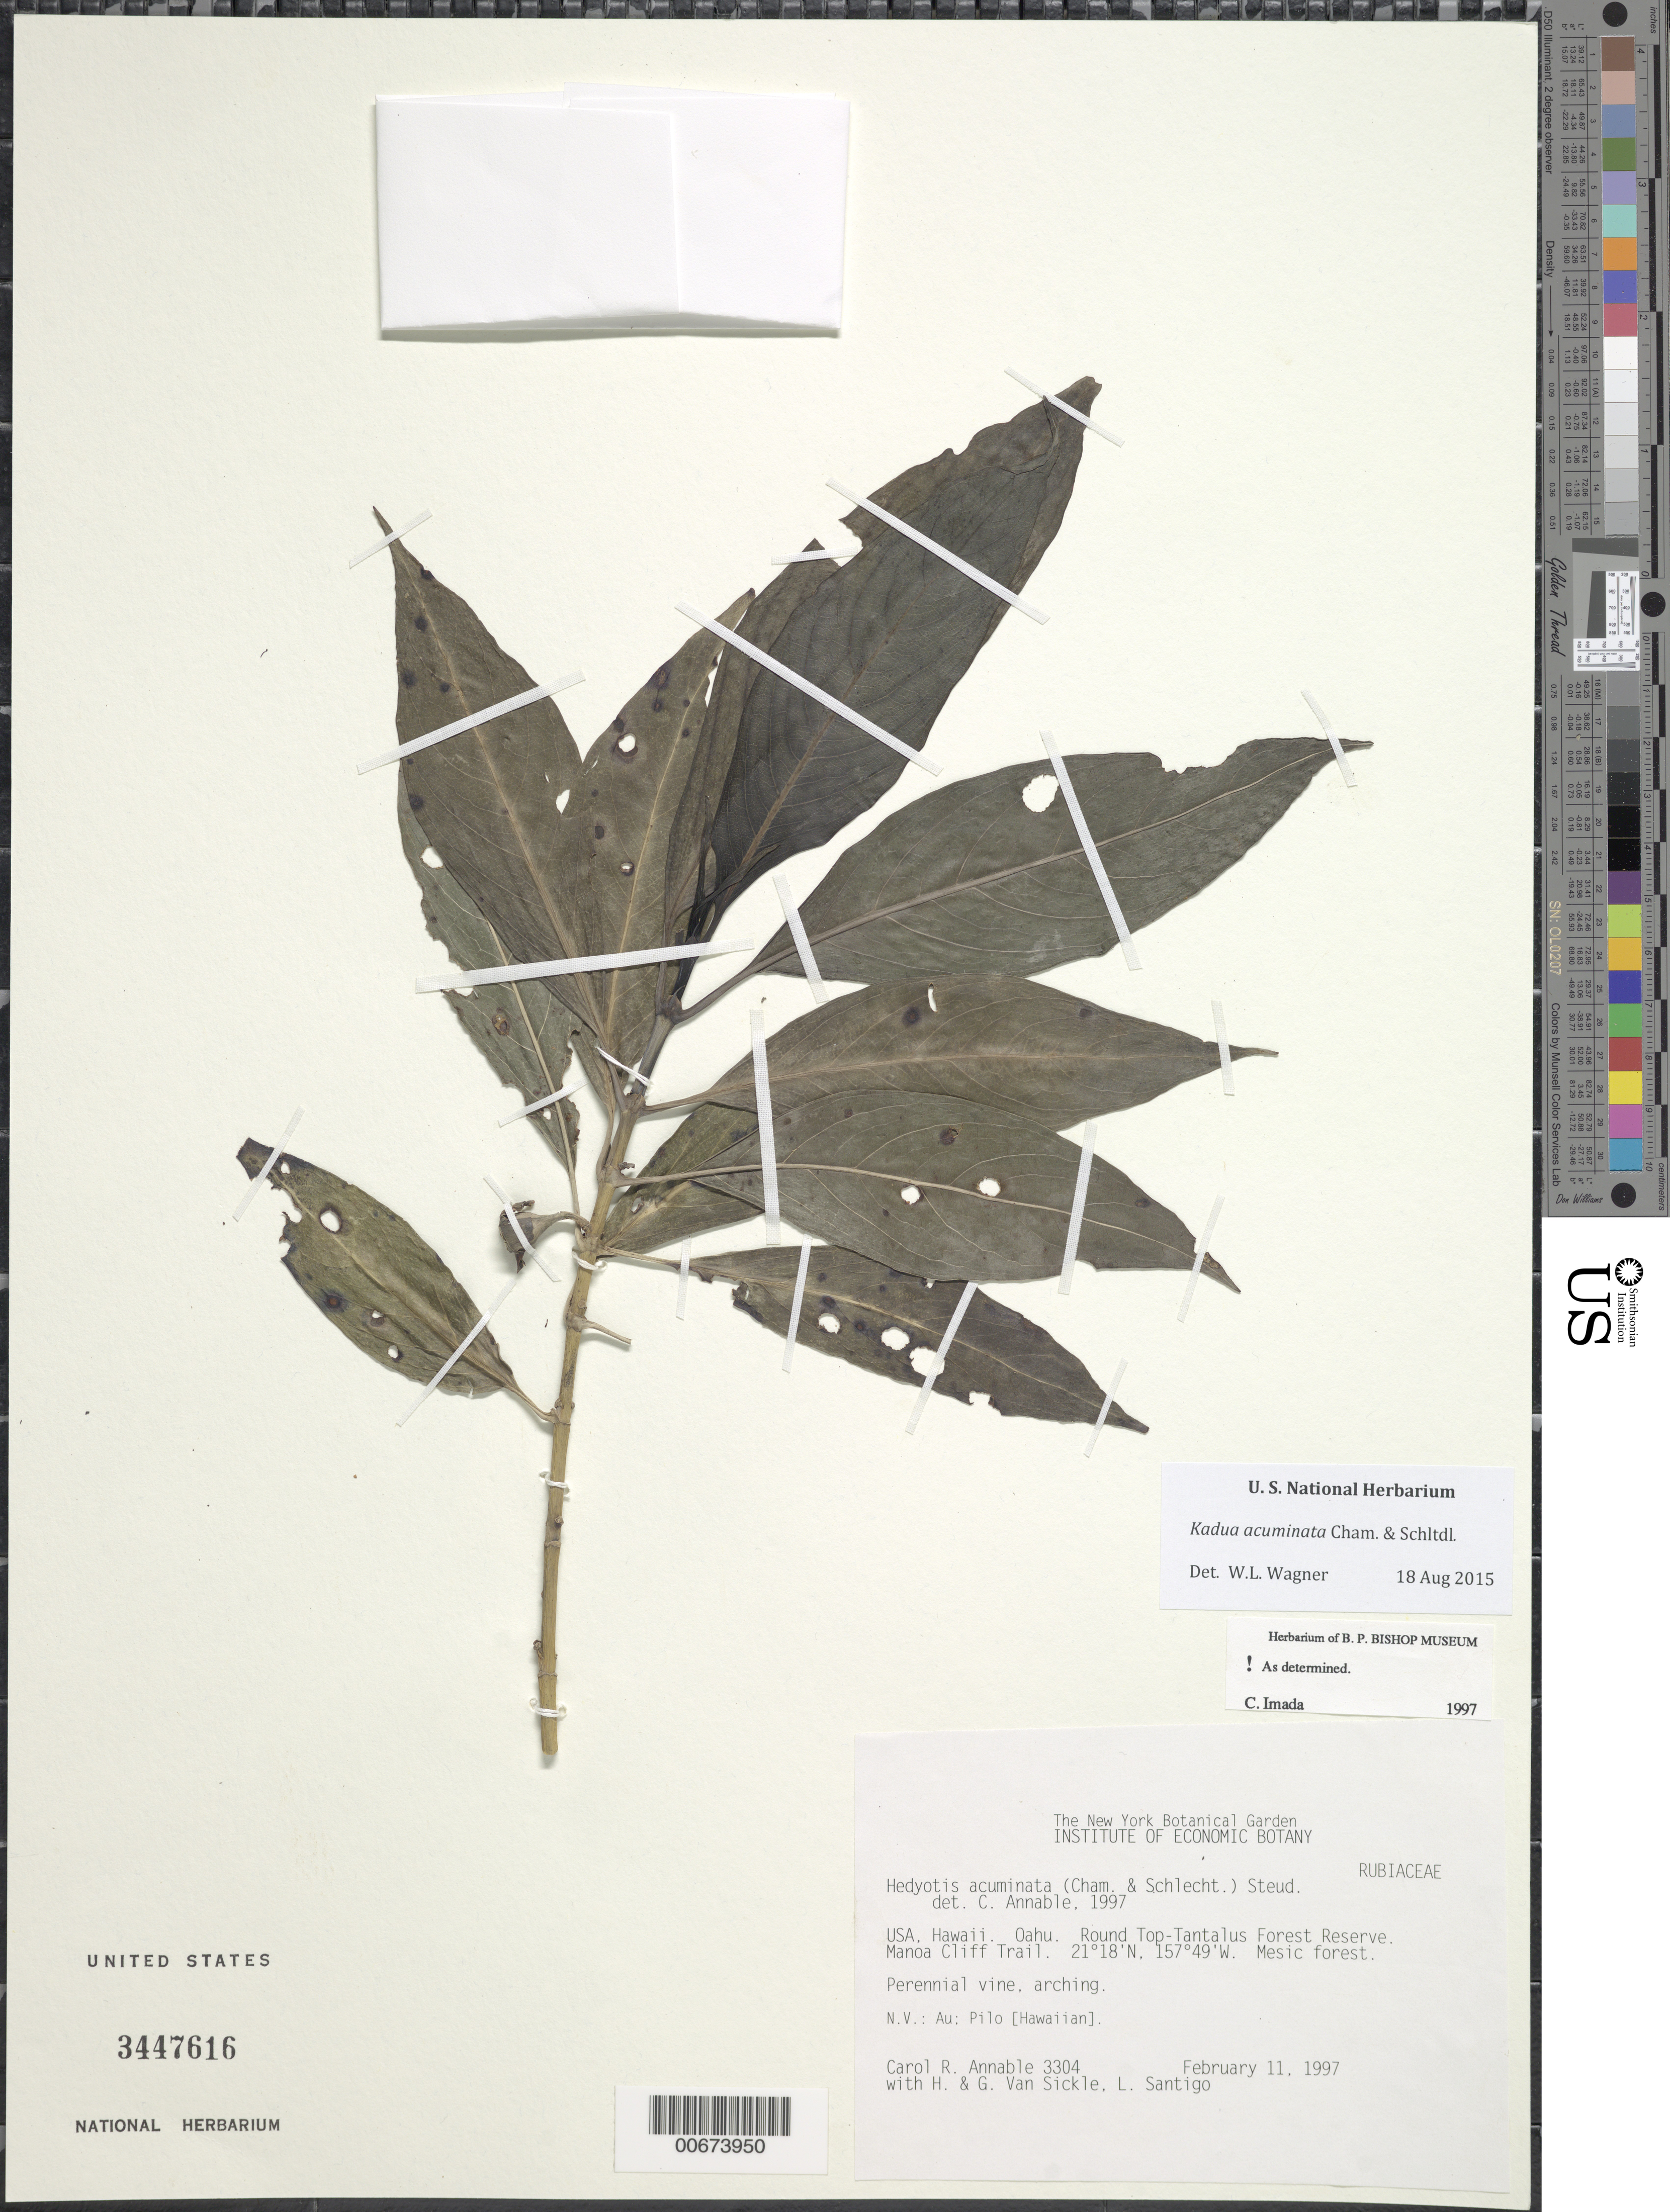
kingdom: Plantae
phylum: Tracheophyta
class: Magnoliopsida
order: Gentianales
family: Rubiaceae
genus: Kadua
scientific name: Kadua acuminata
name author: Cham. & Schltdl.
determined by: Imada, C.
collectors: C. R. Annable, H. Van Sickle, G. A. Van Sickle & L. Santigo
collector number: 3304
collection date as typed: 11 Feb 1997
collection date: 1997-02-11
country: United States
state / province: Hawaii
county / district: Honolulu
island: Oahu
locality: Round Top-Tantalus Forest Reserve, Manoa Cliff Trail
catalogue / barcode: US 3447616